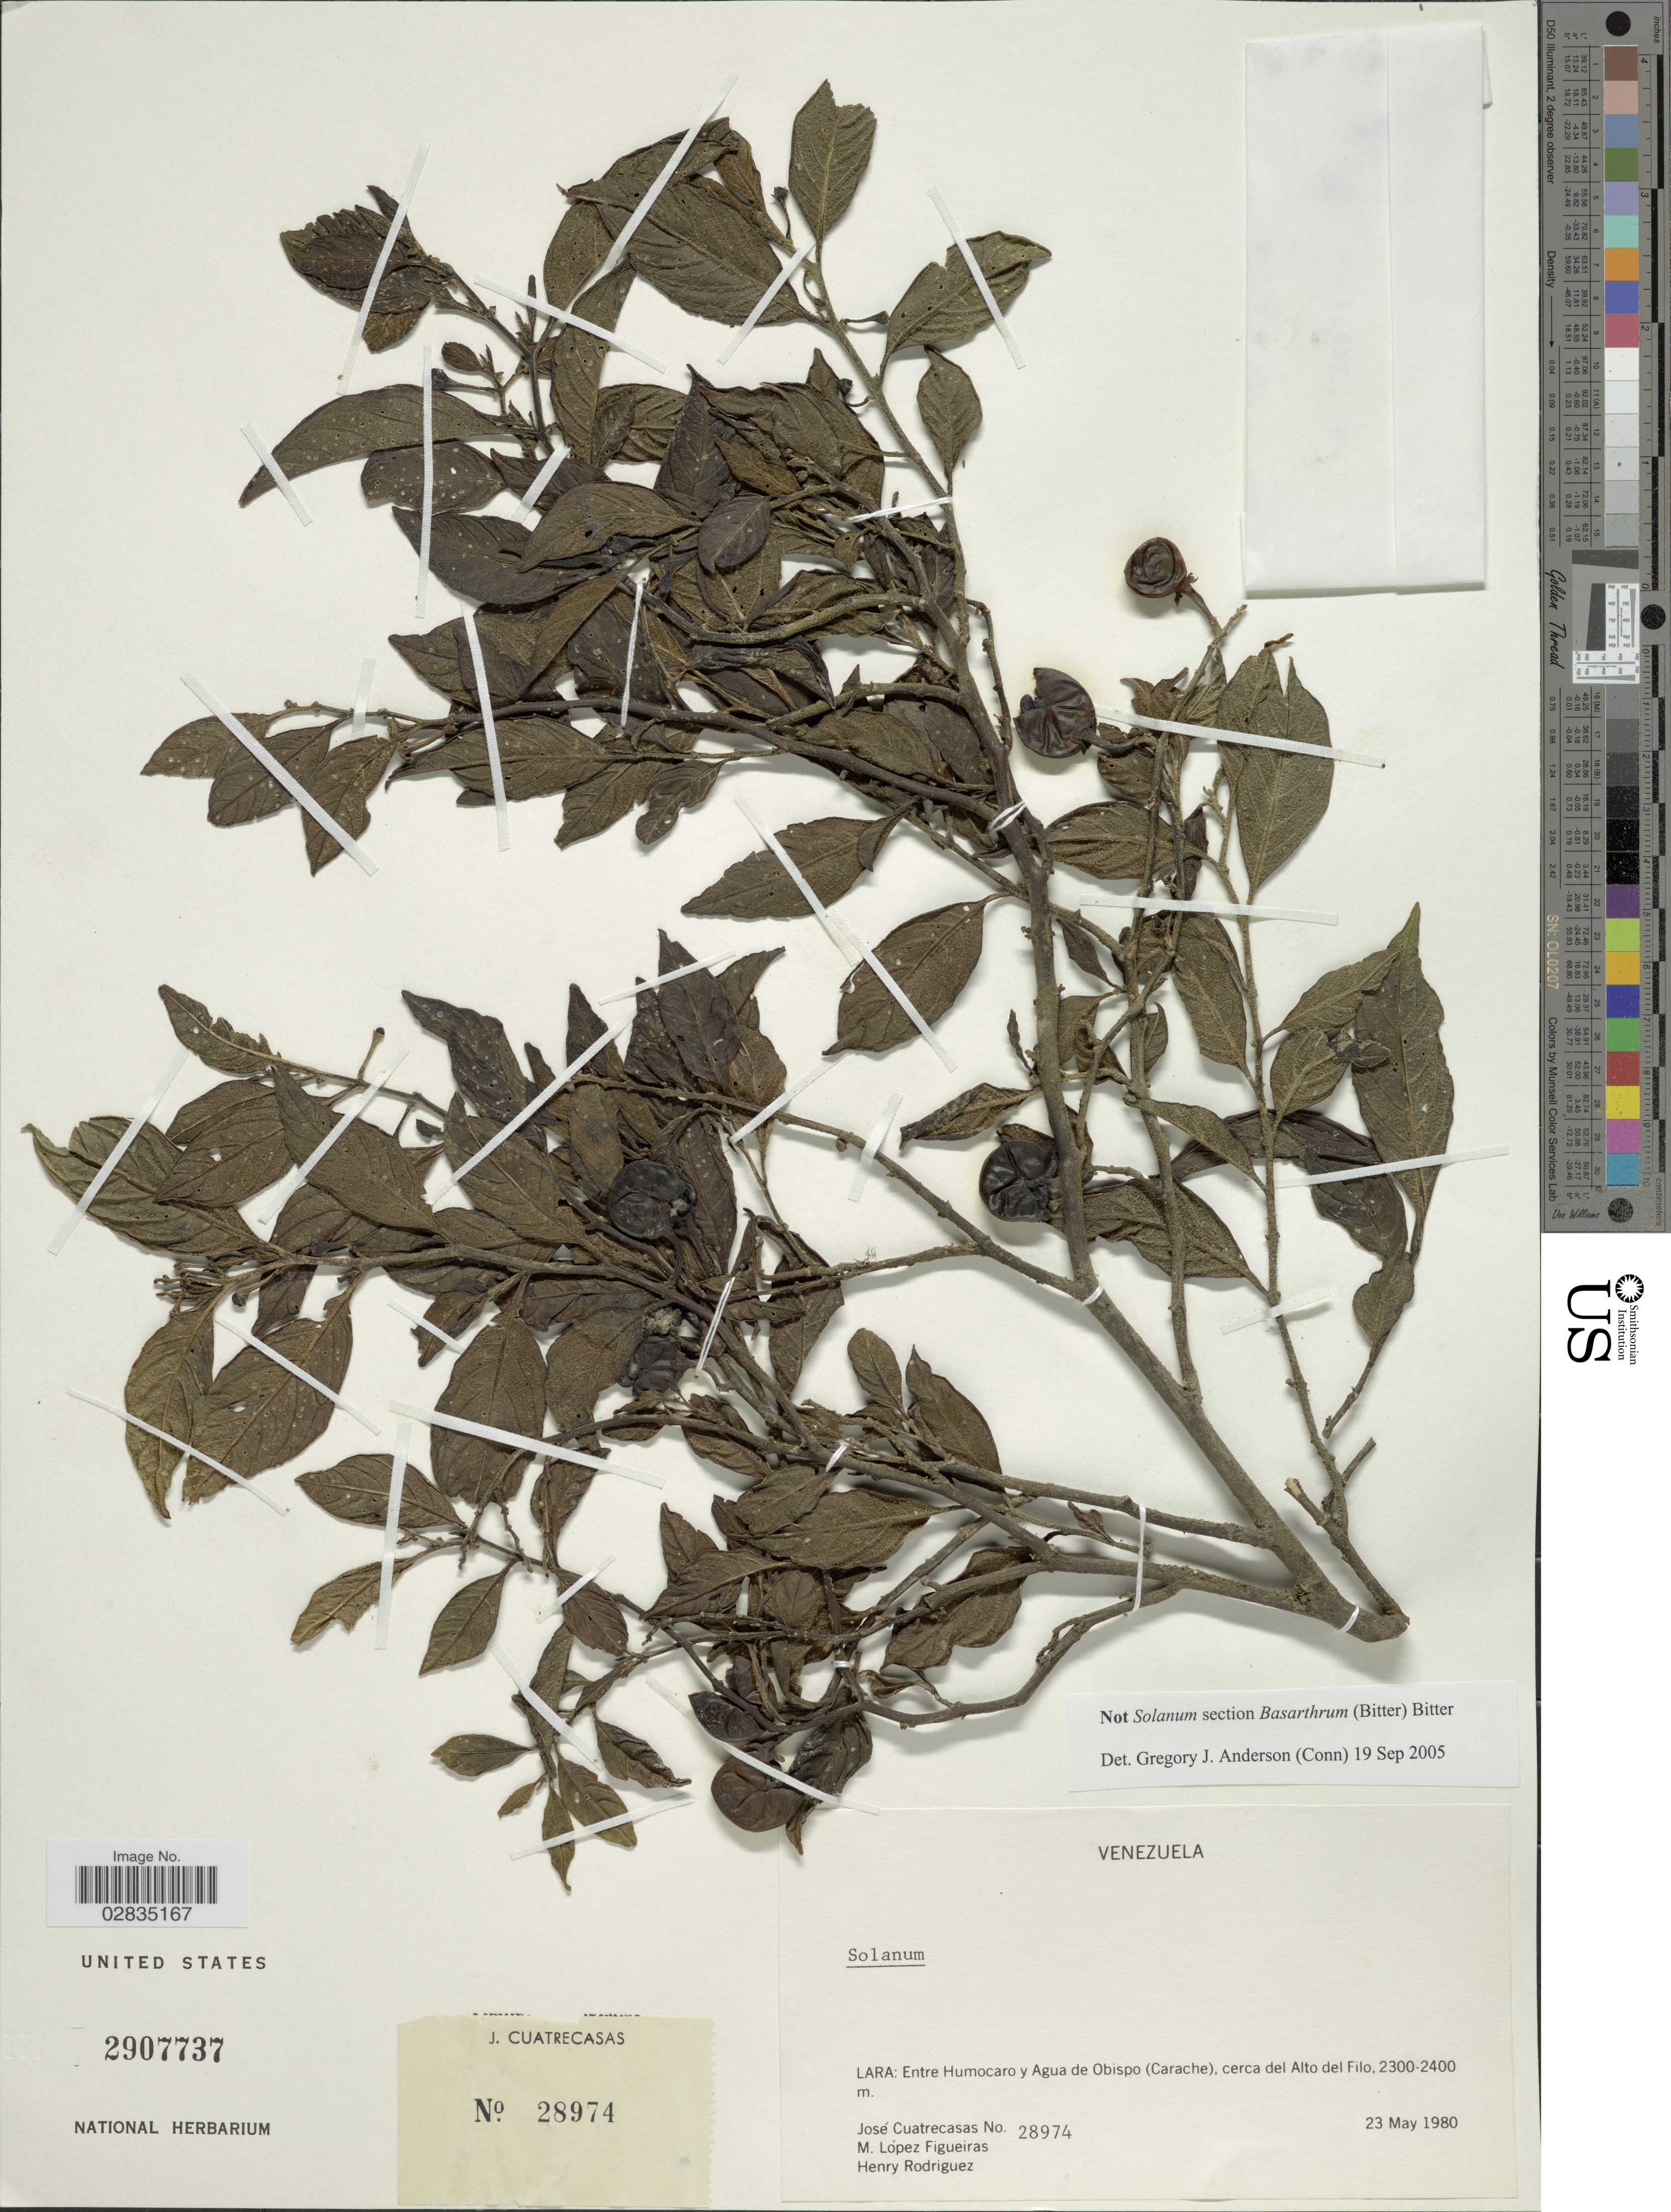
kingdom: Plantae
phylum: Tracheophyta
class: Magnoliopsida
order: Solanales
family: Solanaceae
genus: Solanum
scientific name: Solanum validinervium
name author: Benítez & S. Knapp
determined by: Knapp, S. D.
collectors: J. Cuatrecasas, M. López Figueiras & H. A. Rodriguez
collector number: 28974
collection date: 1980-05-23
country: Venezuela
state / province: Lara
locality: Entre Humocaro y Agua de Obispo (Carache), cerca del Alto del Filo.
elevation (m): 2300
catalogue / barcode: US 2907737